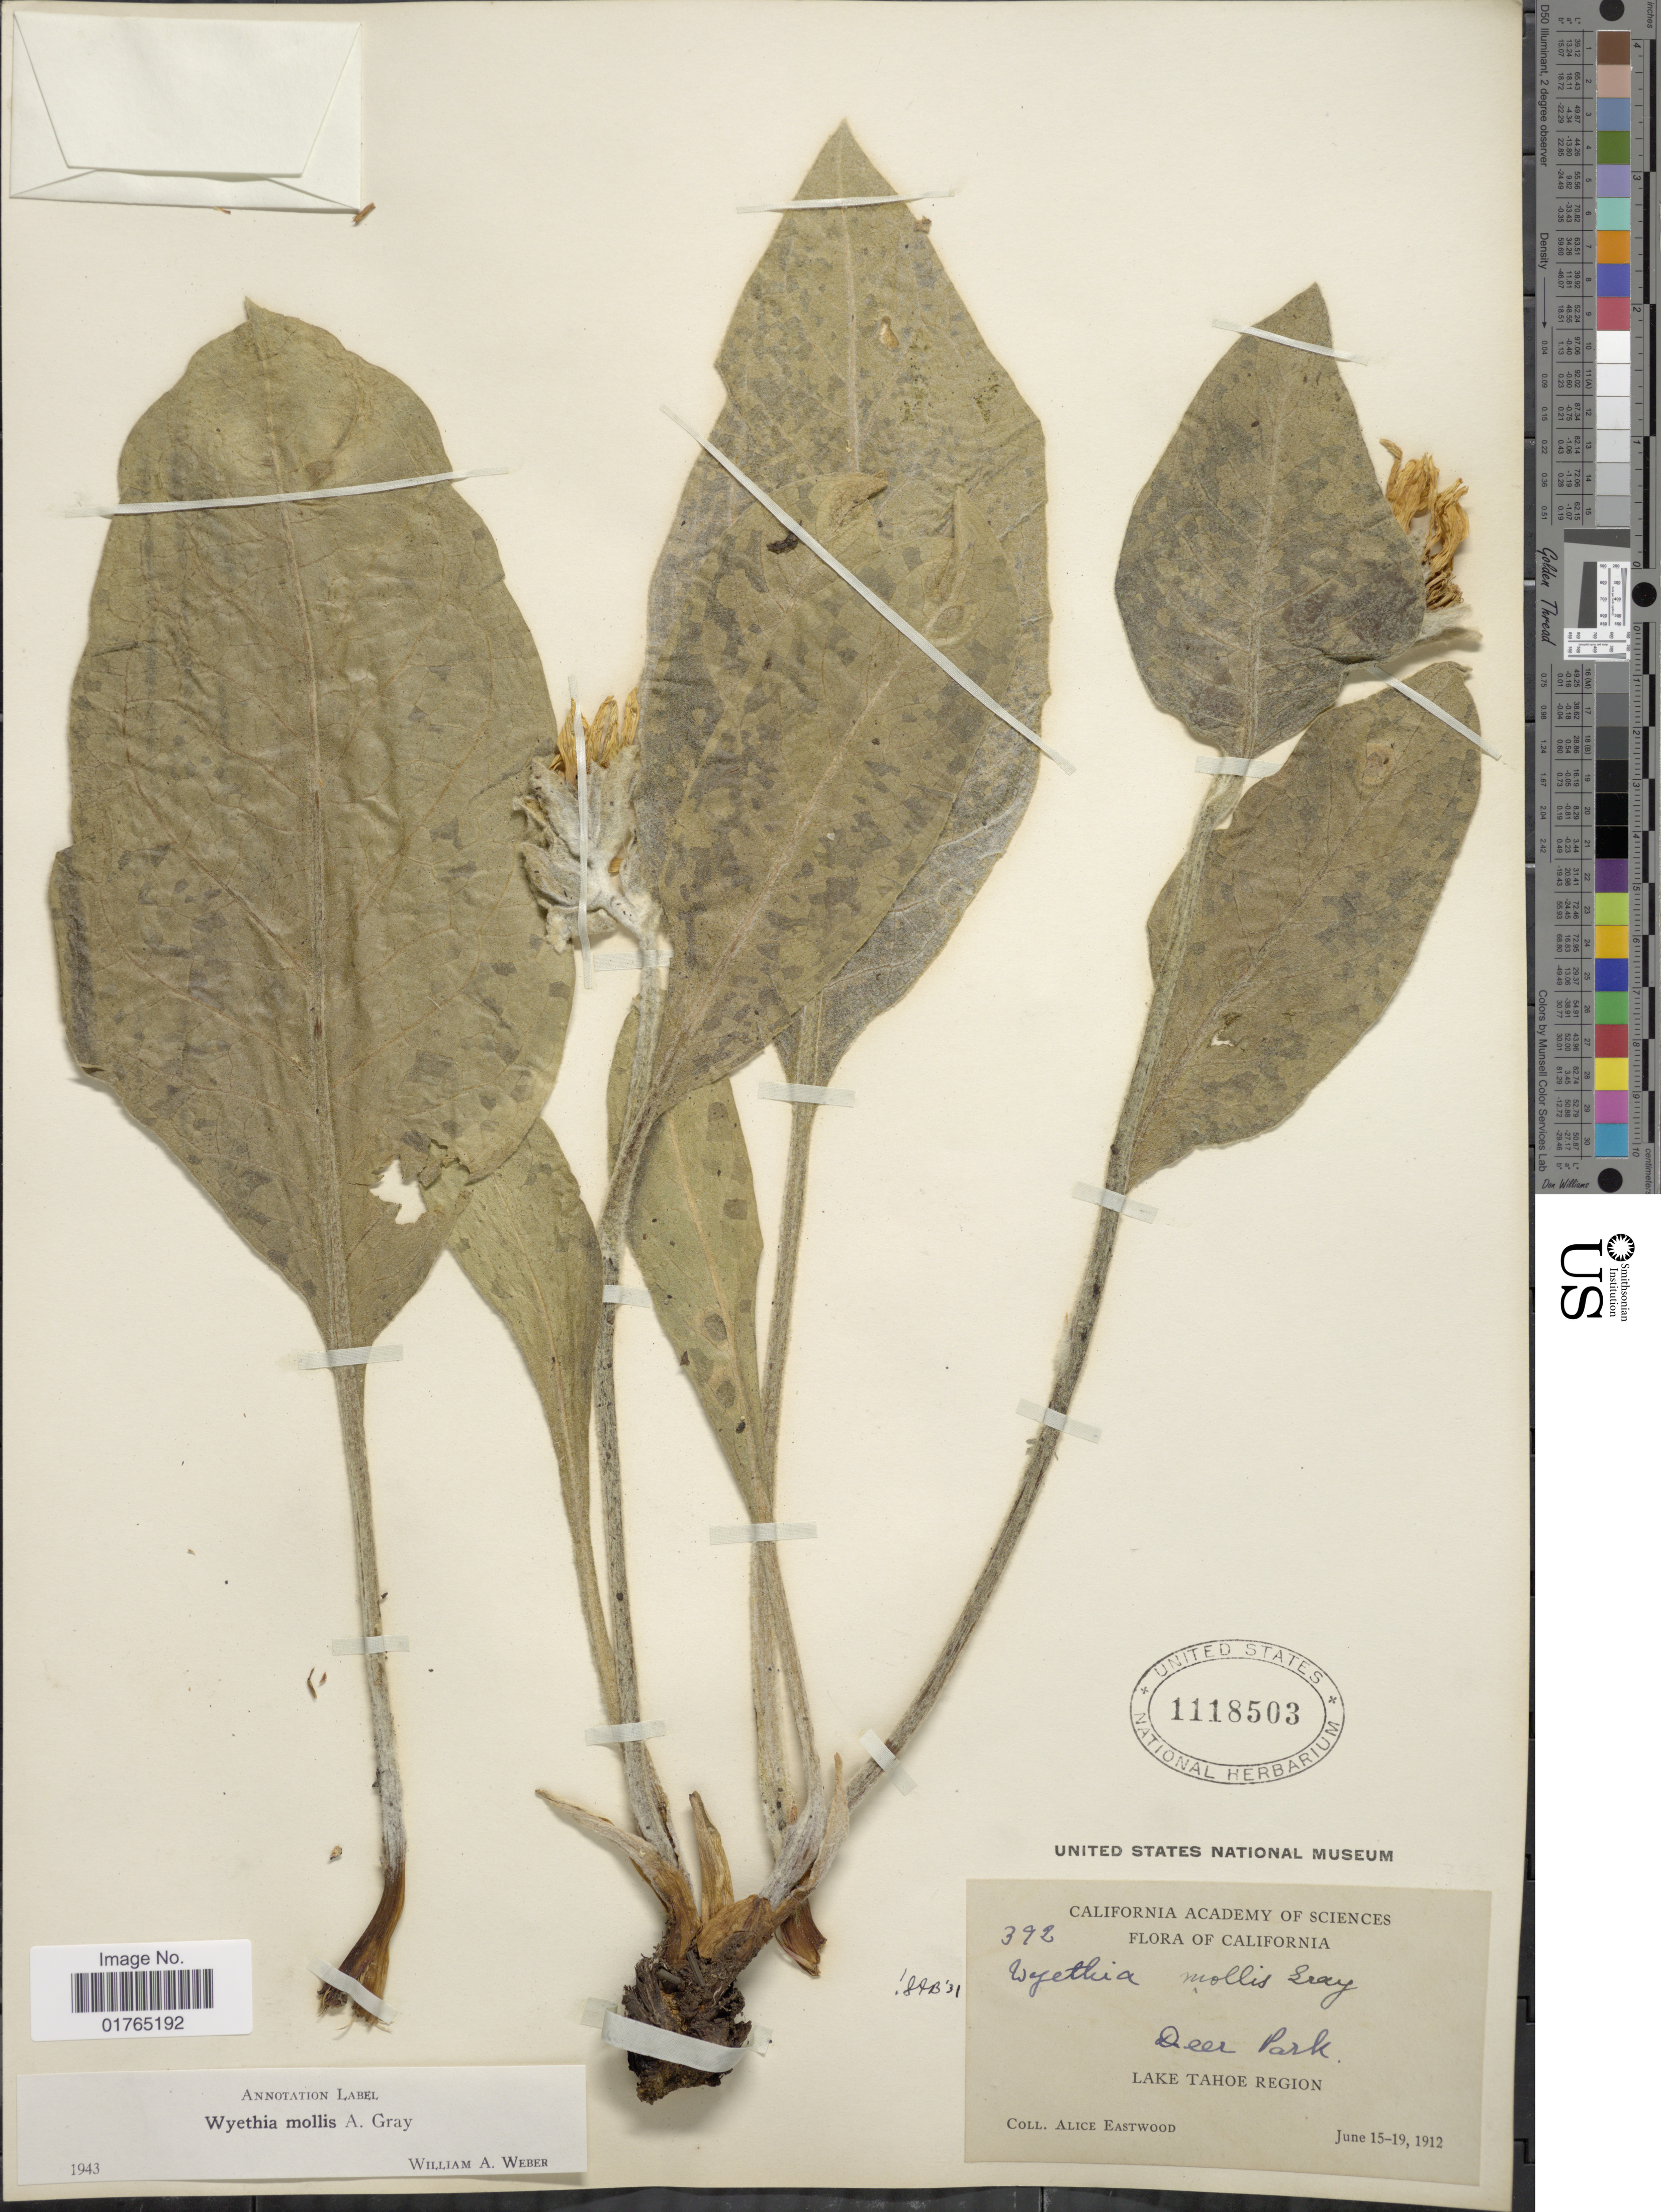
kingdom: Plantae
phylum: Tracheophyta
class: Magnoliopsida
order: Asterales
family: Asteraceae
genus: Wyethia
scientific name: Wyethia mollis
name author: A. Gray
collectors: A. Eastwood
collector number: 392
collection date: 1912-06-15/1912-06-19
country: United States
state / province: California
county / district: Sierra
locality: Deer Park, Lake Tahoe Region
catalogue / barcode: US 1118503